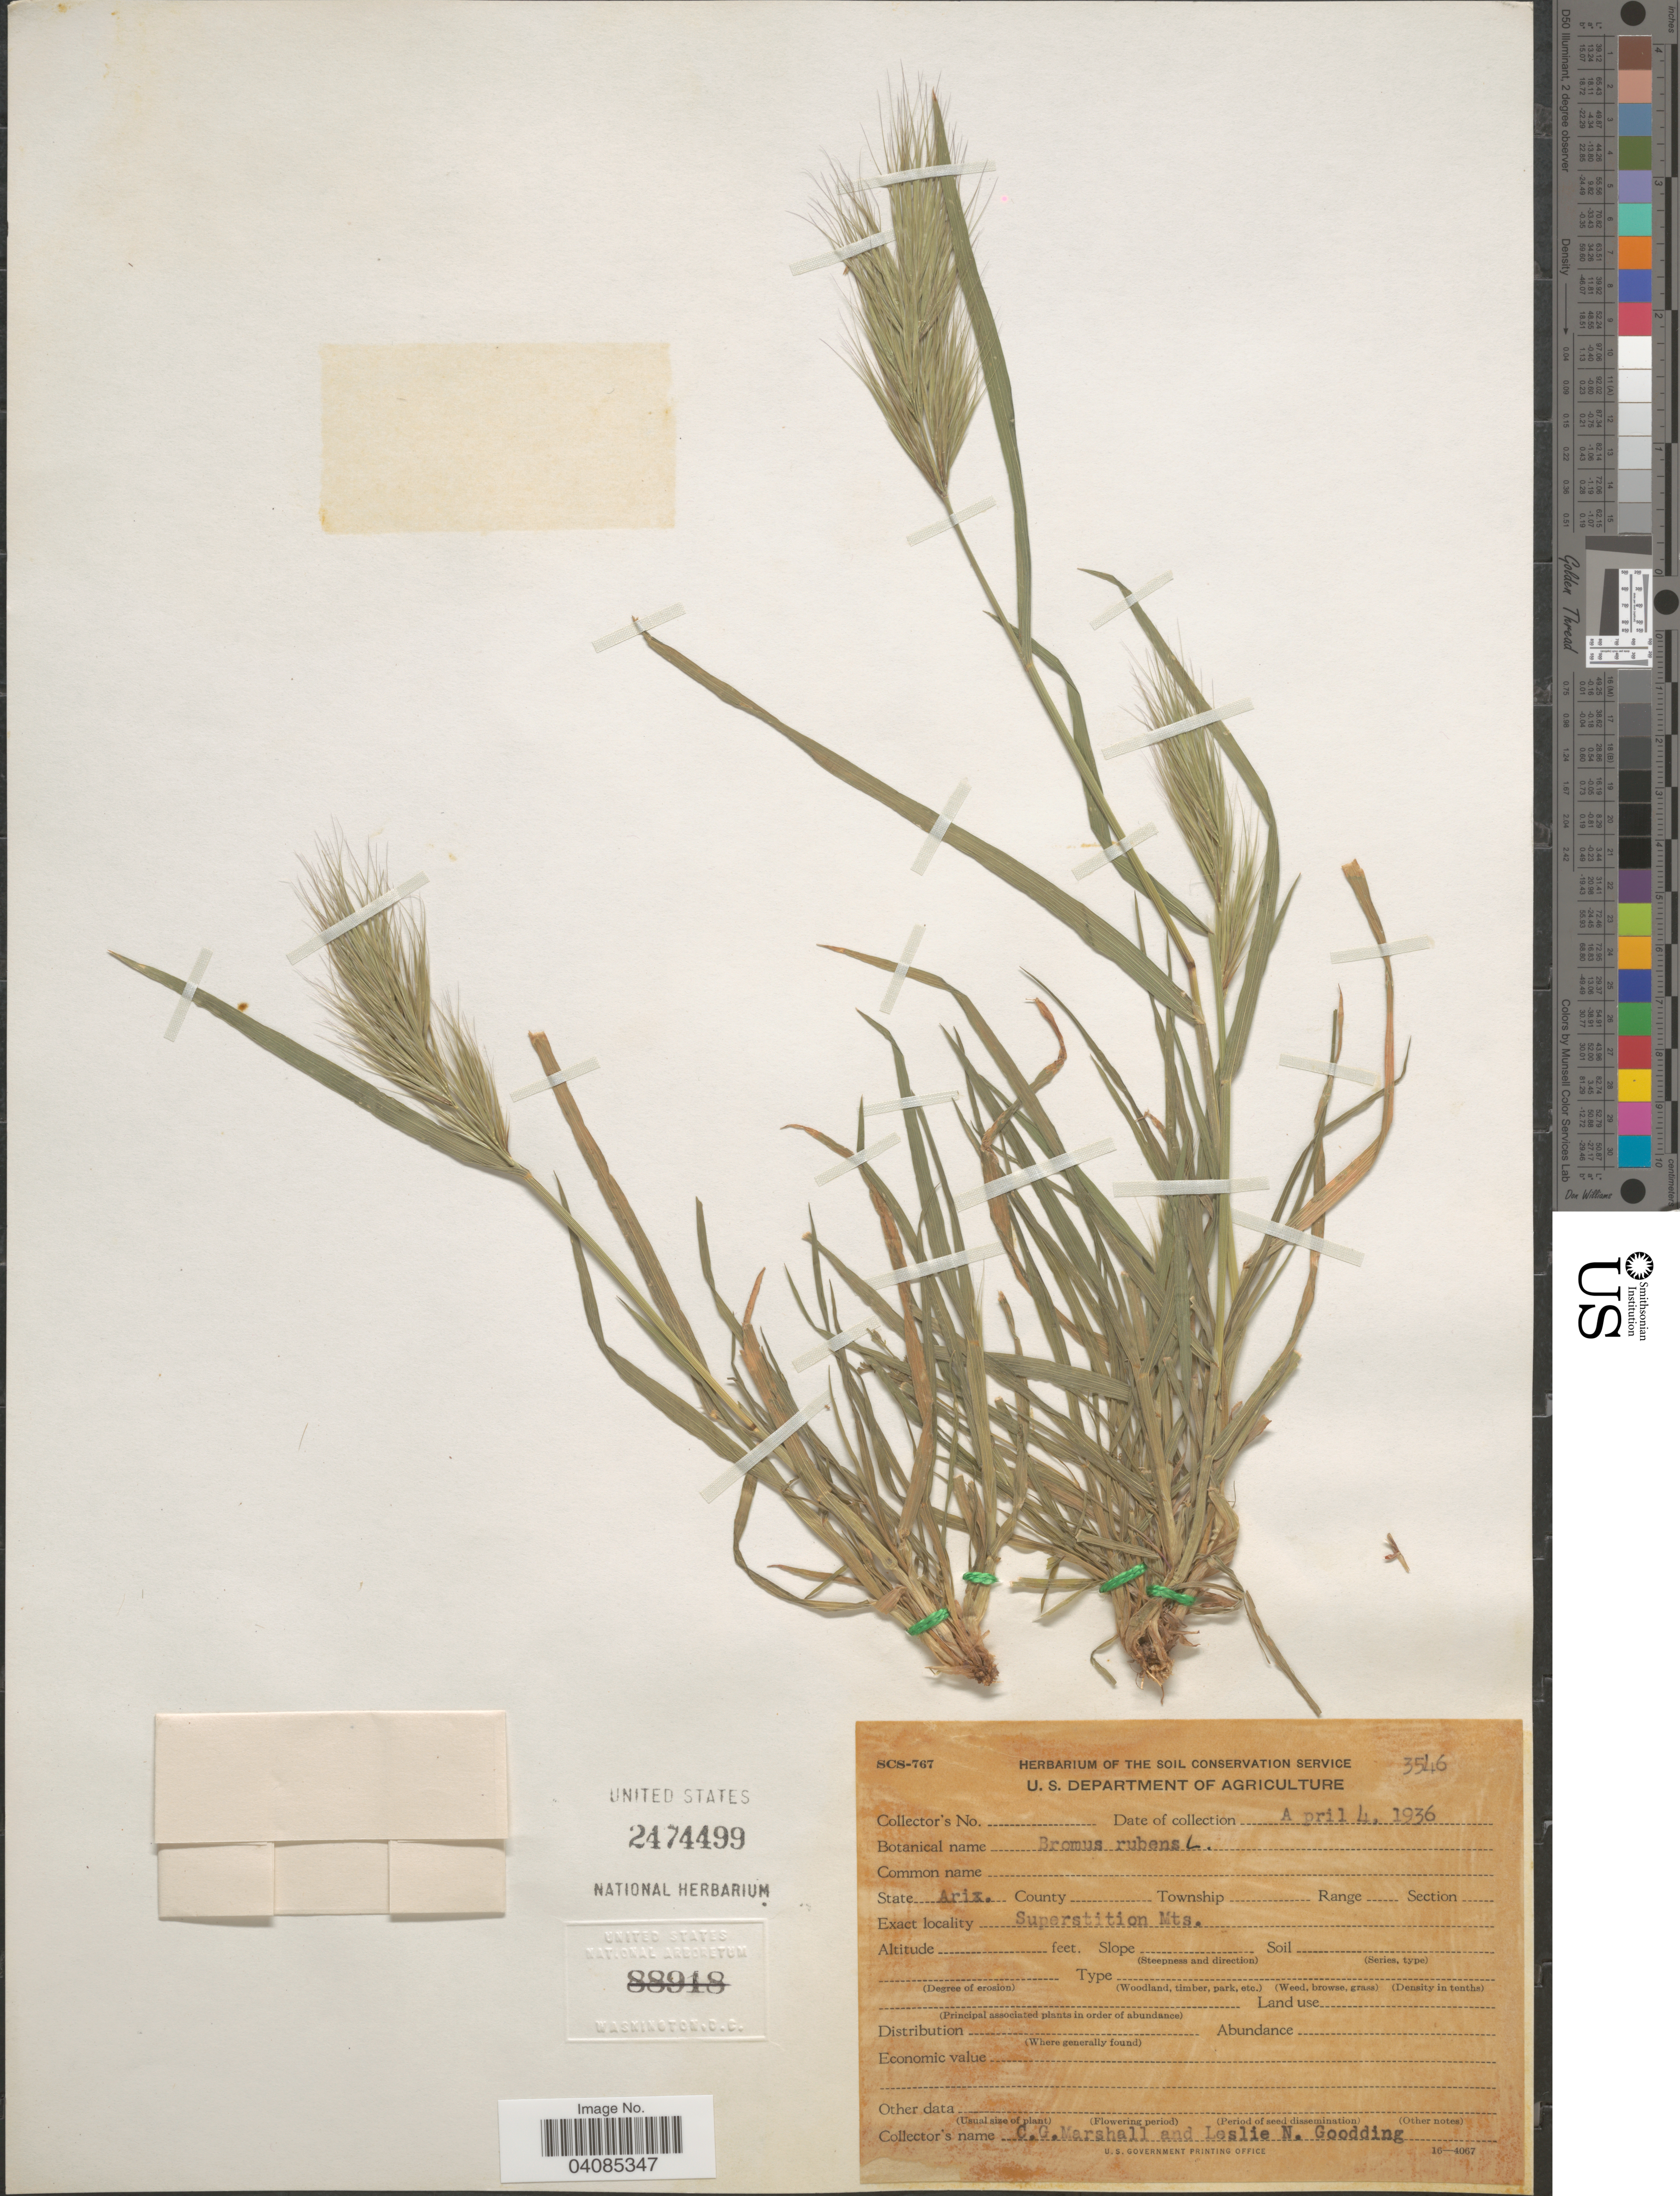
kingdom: Plantae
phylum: Tracheophyta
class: Liliopsida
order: Poales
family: Poaceae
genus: Bromus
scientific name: Bromus rubens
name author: L.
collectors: C. Marshall & L. N. Goodding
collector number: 3546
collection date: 1936-04-04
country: United States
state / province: Arizona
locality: Superstition Mts.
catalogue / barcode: US 2474499